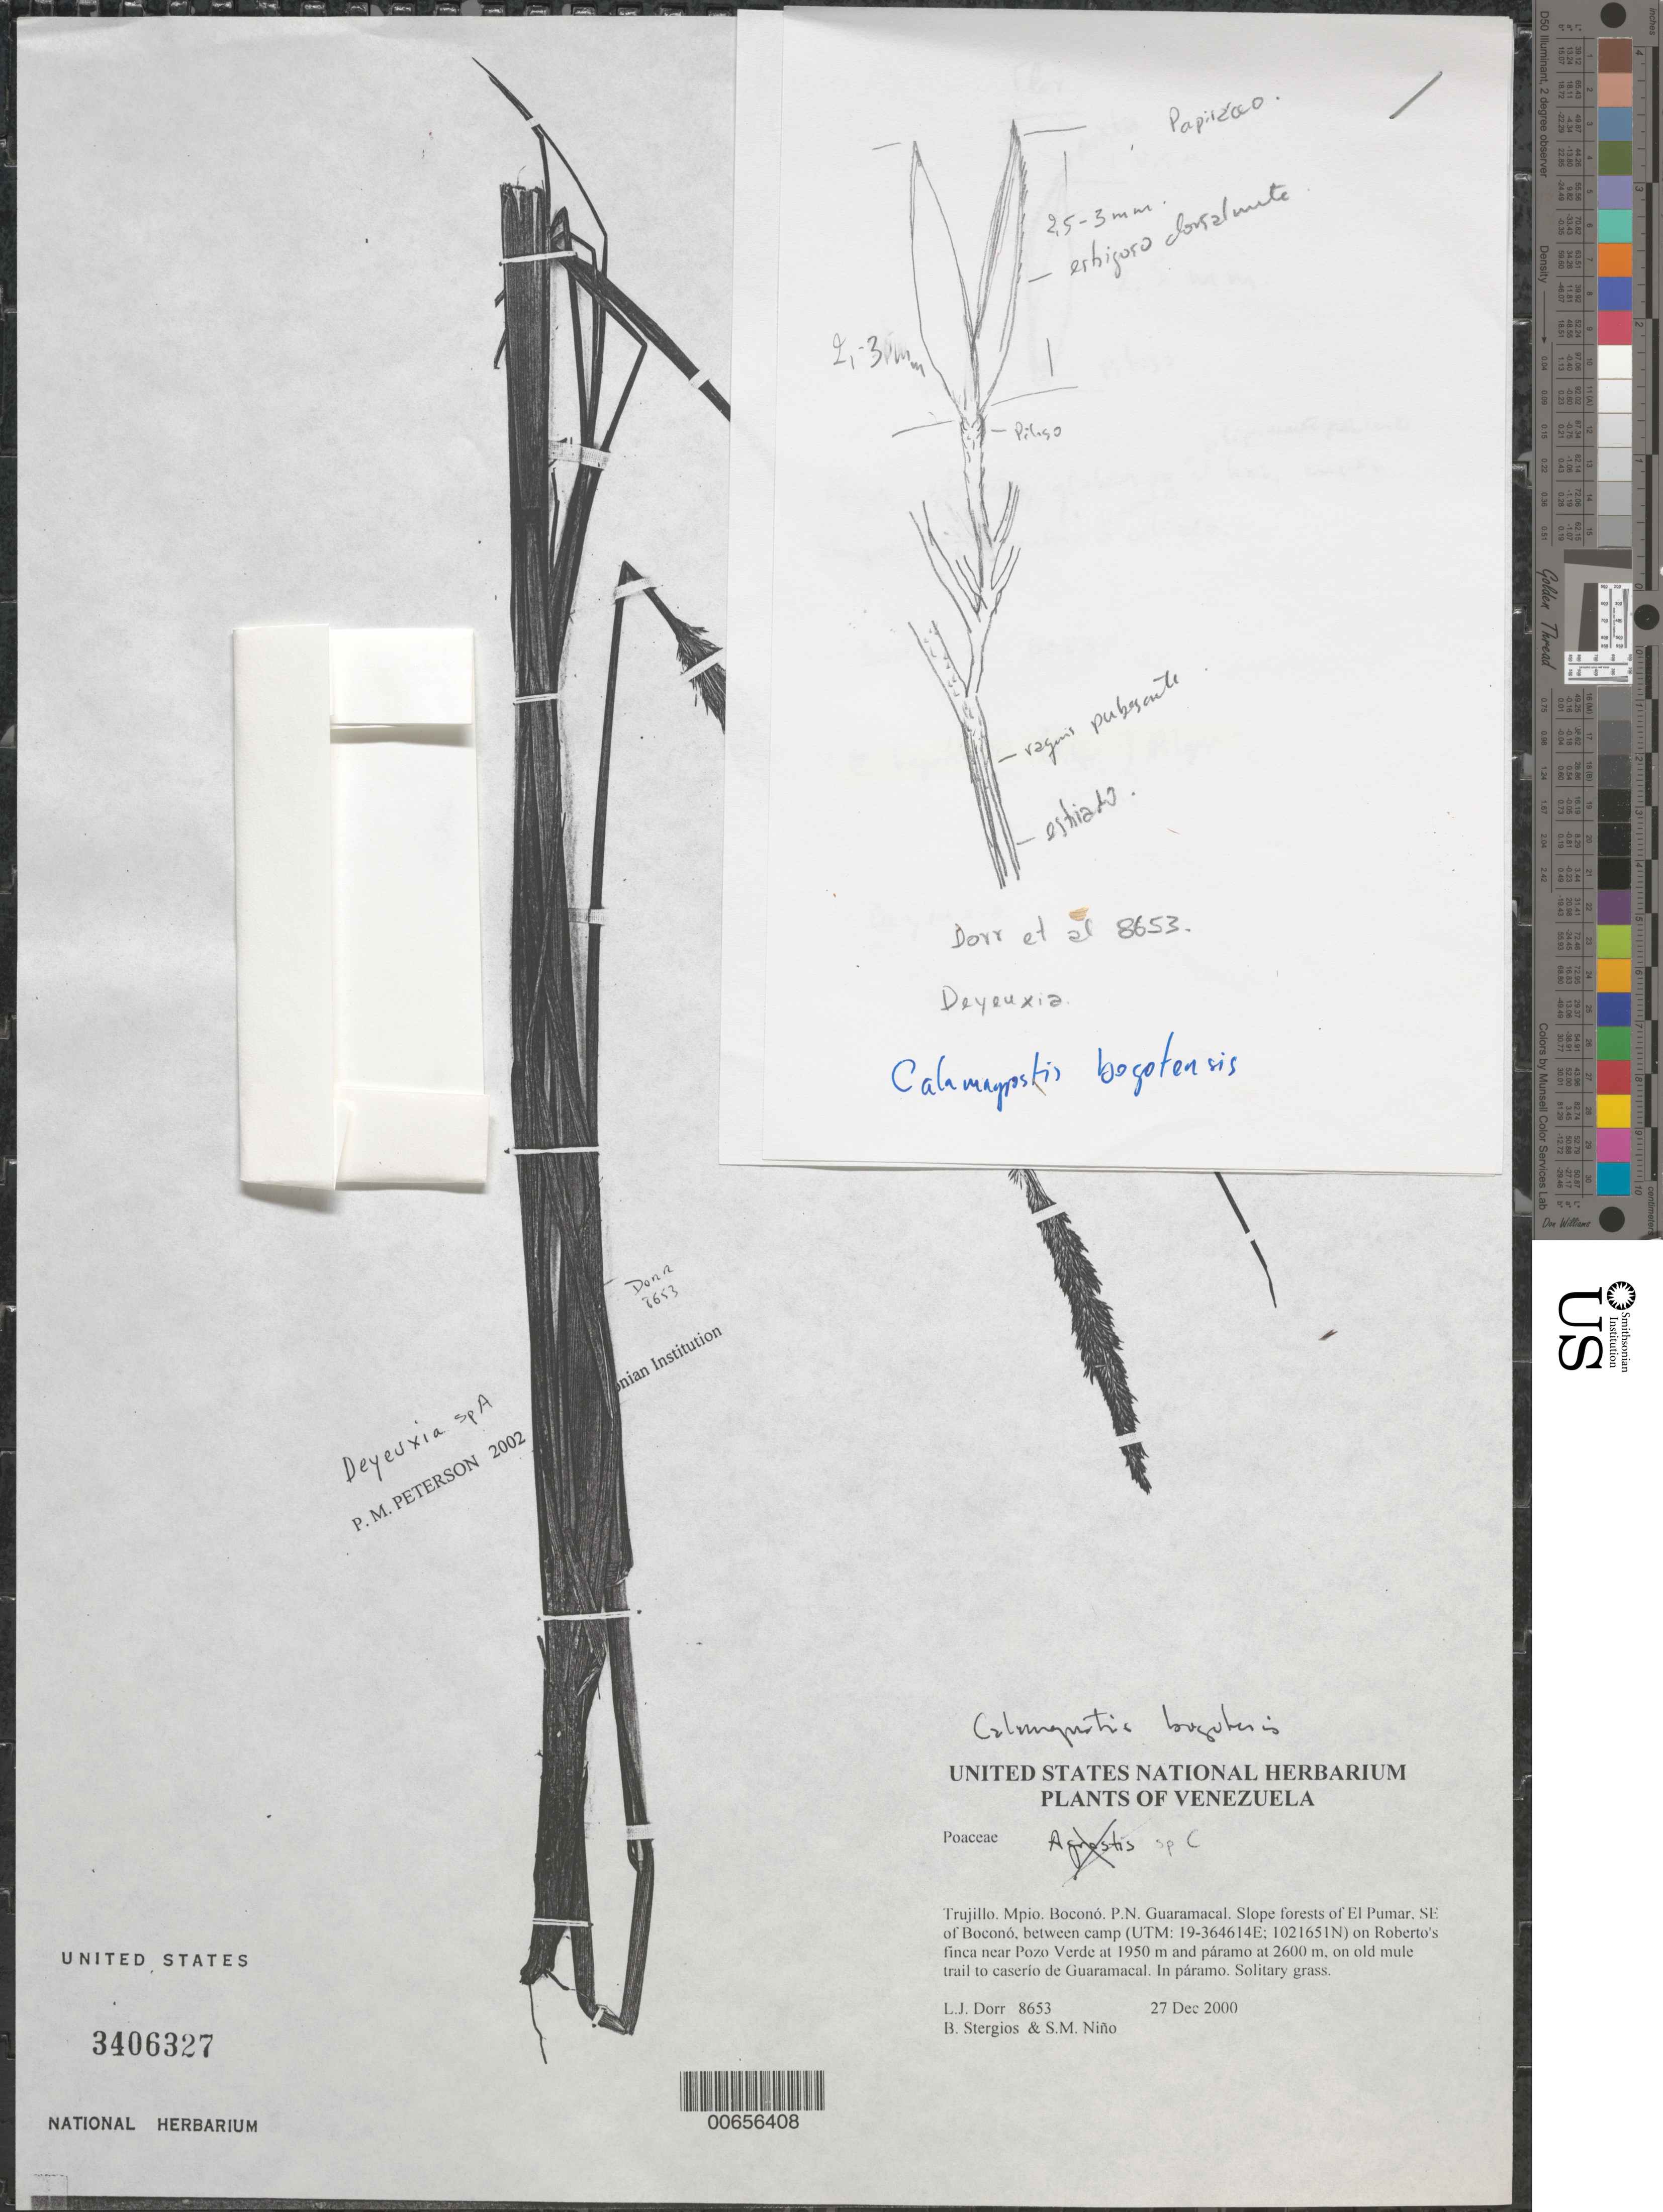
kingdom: Plantae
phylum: Tracheophyta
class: Liliopsida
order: Poales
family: Poaceae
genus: Deyeuxia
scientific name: Deyeuxia sp. a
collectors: L. J. Dorr, B. G. Stergios & S. M. Niño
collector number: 8653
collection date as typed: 27 Dec 2000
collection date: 2000-12-27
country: Venezuela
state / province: Trujillo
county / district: Boconó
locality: Parque Nacional Guaramacal. El Pumar, SE of Boconó, between camp on Roberto's finca near Pozo Verde at 1950 m and páramo at 2600 m, on old mule trail to caserío de Guaramacal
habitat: In páramo.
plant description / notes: K, MO, PORT, SI, US, VEN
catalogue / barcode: US 3406327